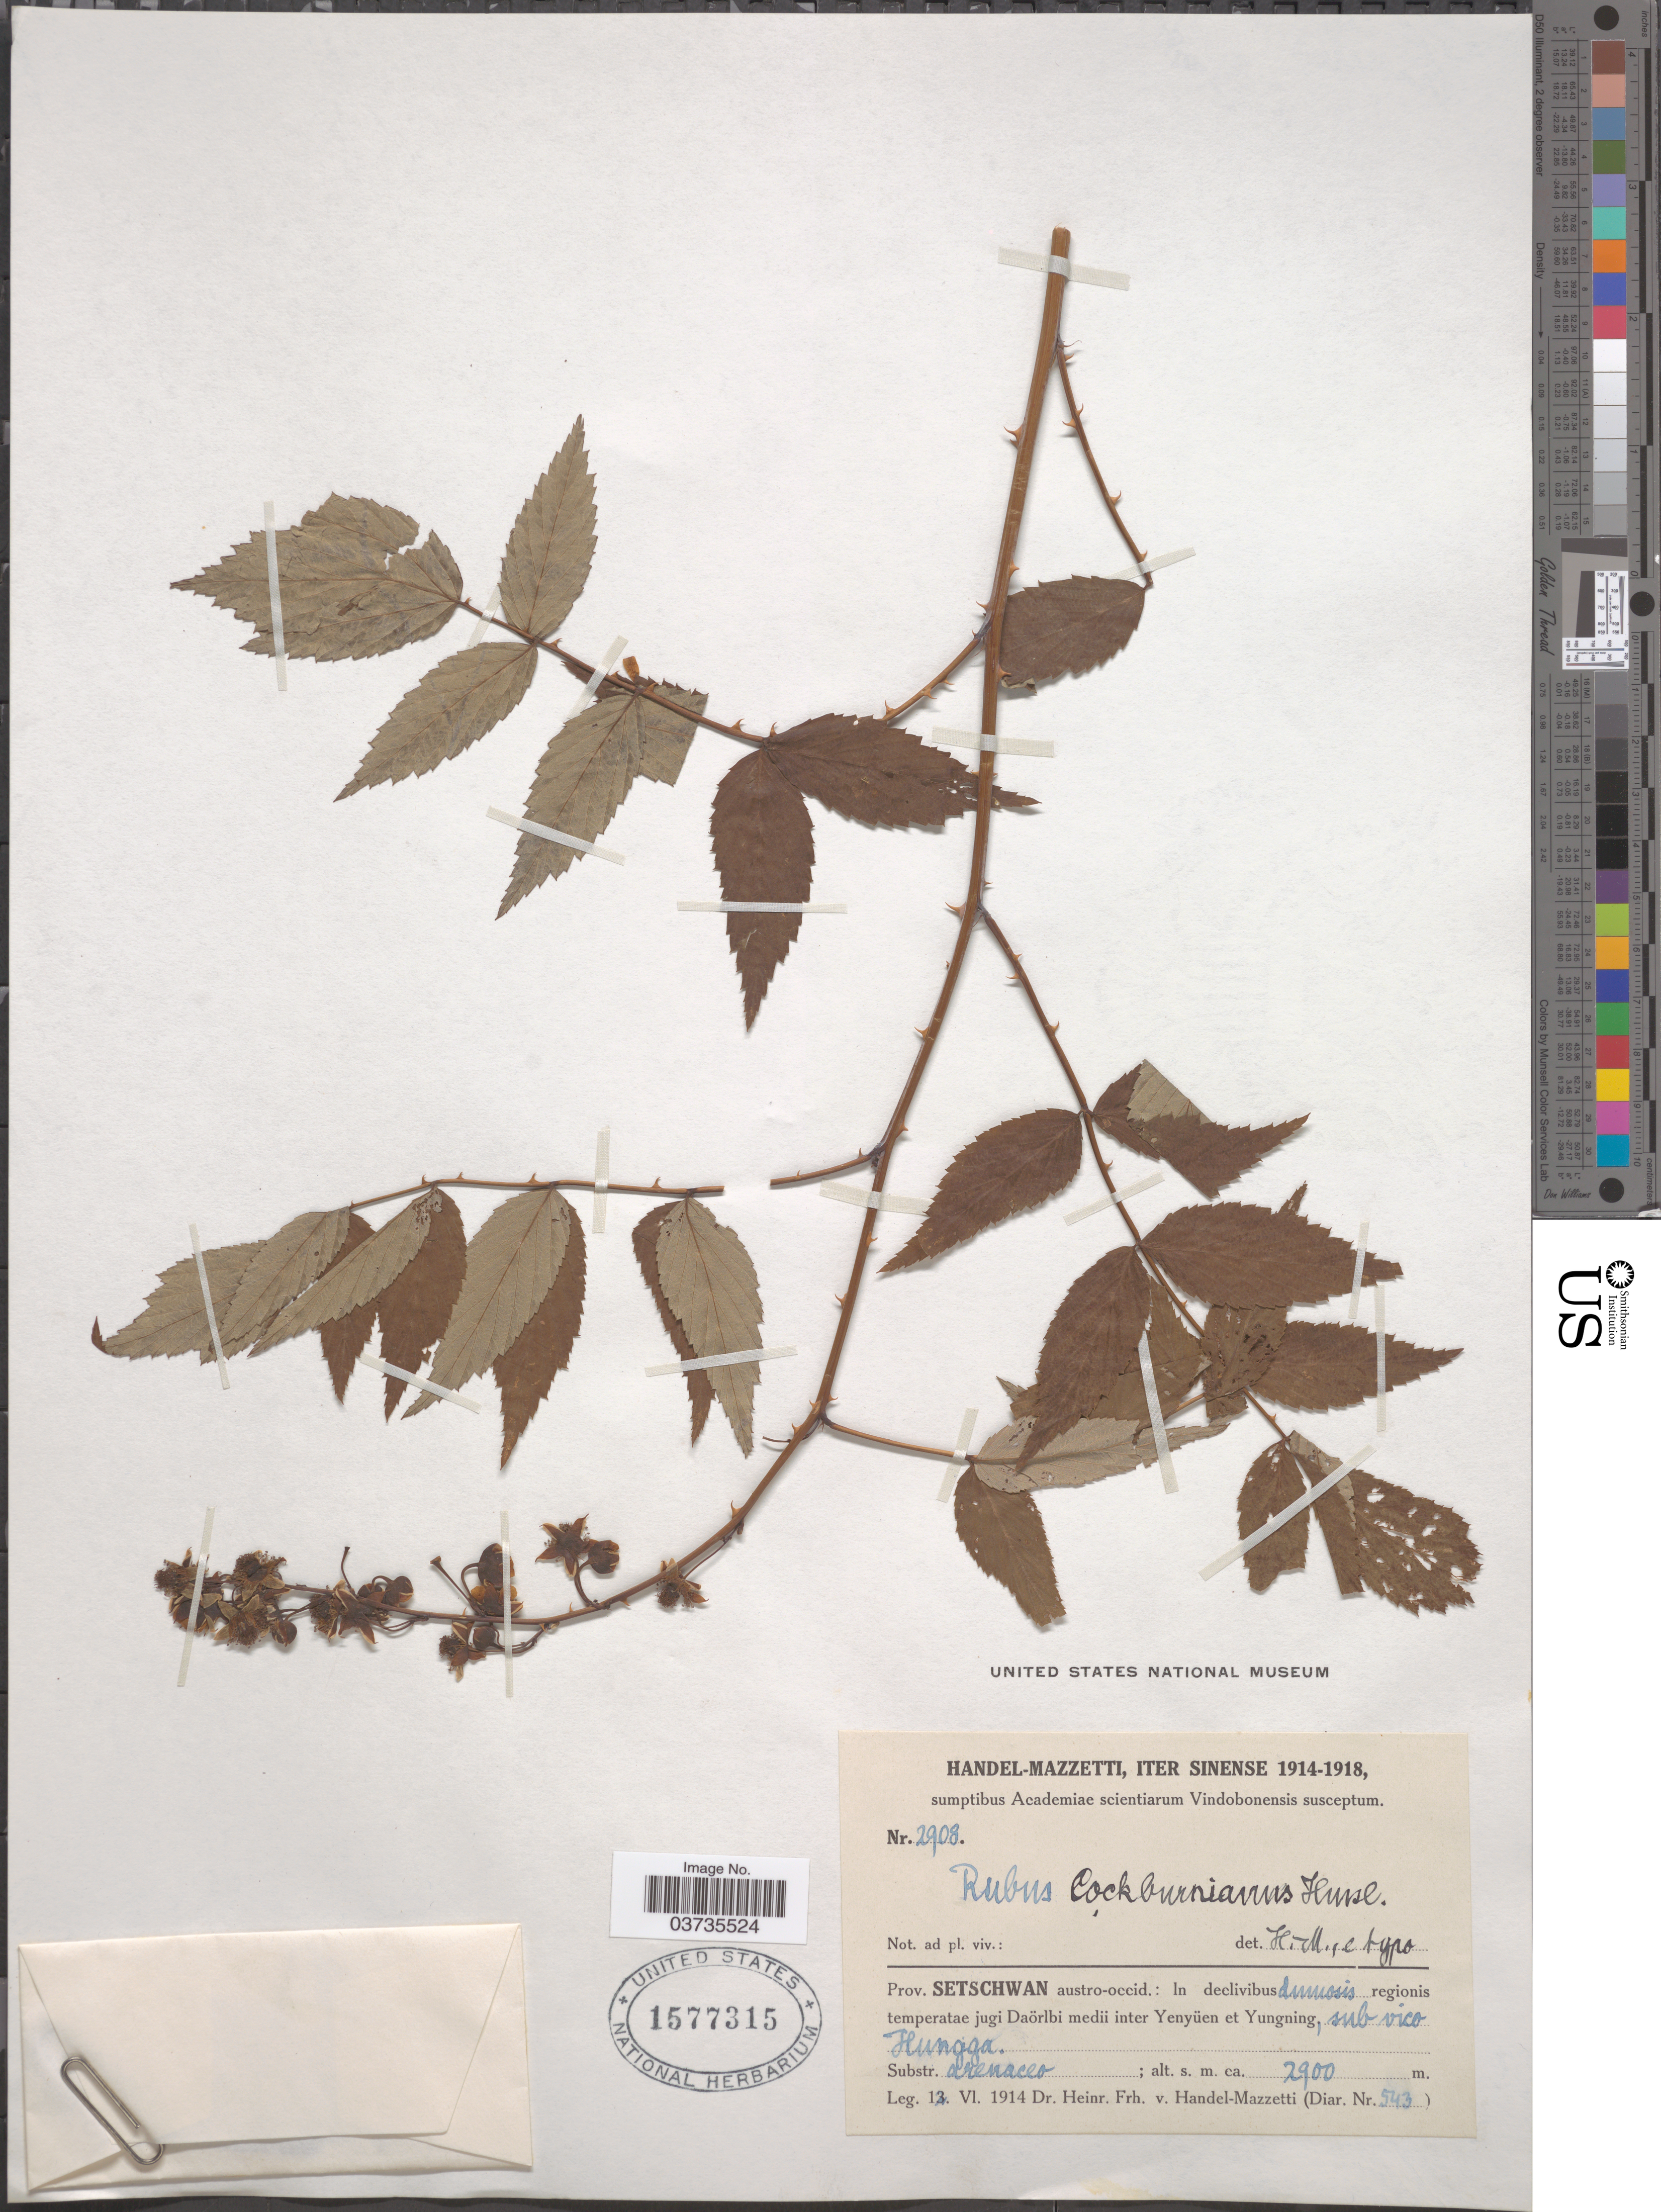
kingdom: Plantae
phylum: Tracheophyta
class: Magnoliopsida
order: Rosales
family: Rosaceae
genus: Rubus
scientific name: Rubus cockburnianus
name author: Hemsl.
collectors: H. Handel-Mazzetti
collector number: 2908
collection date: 1914-06-14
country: China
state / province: Sichuan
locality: Prov. Setschwan austro-occid.: In declivibus dumosis regionis temperatae jugi Daörlbi medii inter Yenyüen et Yungning, sub vico Hungga.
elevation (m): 2900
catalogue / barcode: US 1577315